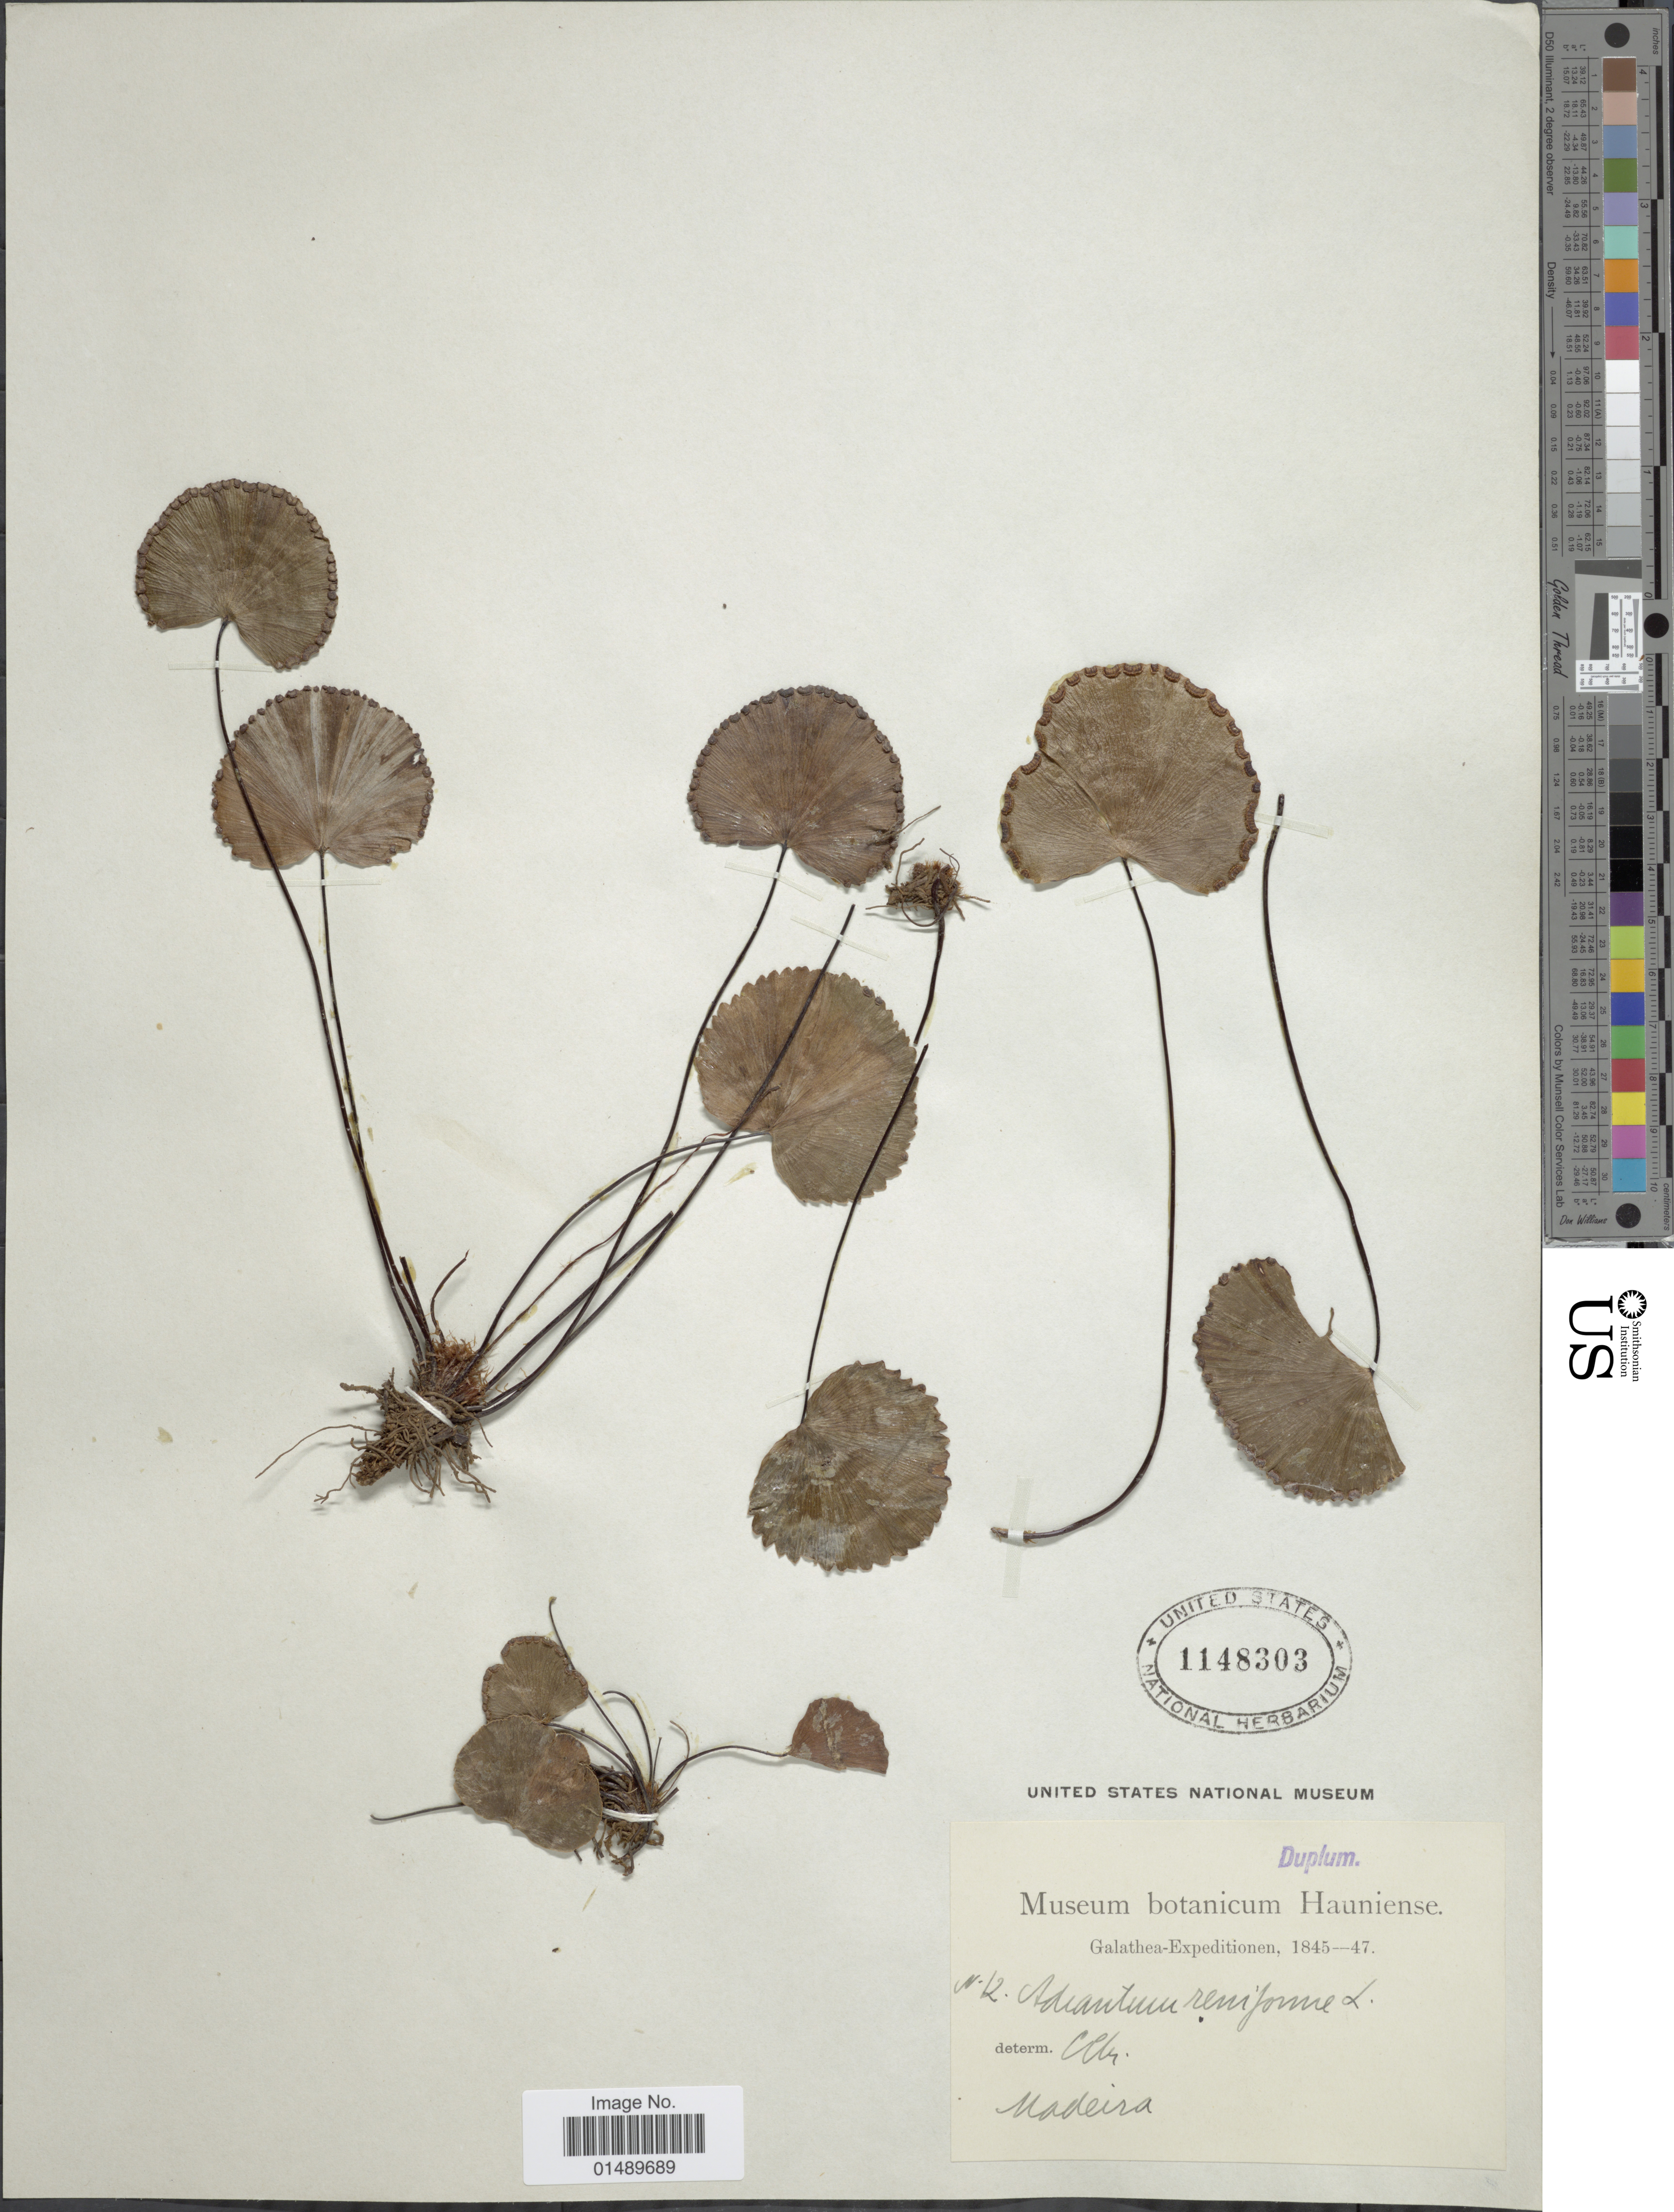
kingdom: Plantae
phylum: Tracheophyta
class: Polypodiopsida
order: Polypodiales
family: Pteridaceae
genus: Adiantum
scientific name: Adiantum reniforme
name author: L.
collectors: Galathea Expedition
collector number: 12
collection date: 1845/1847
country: Portugal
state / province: Madeira (Aut. Reg.)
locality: Madeira.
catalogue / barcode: US 1148303